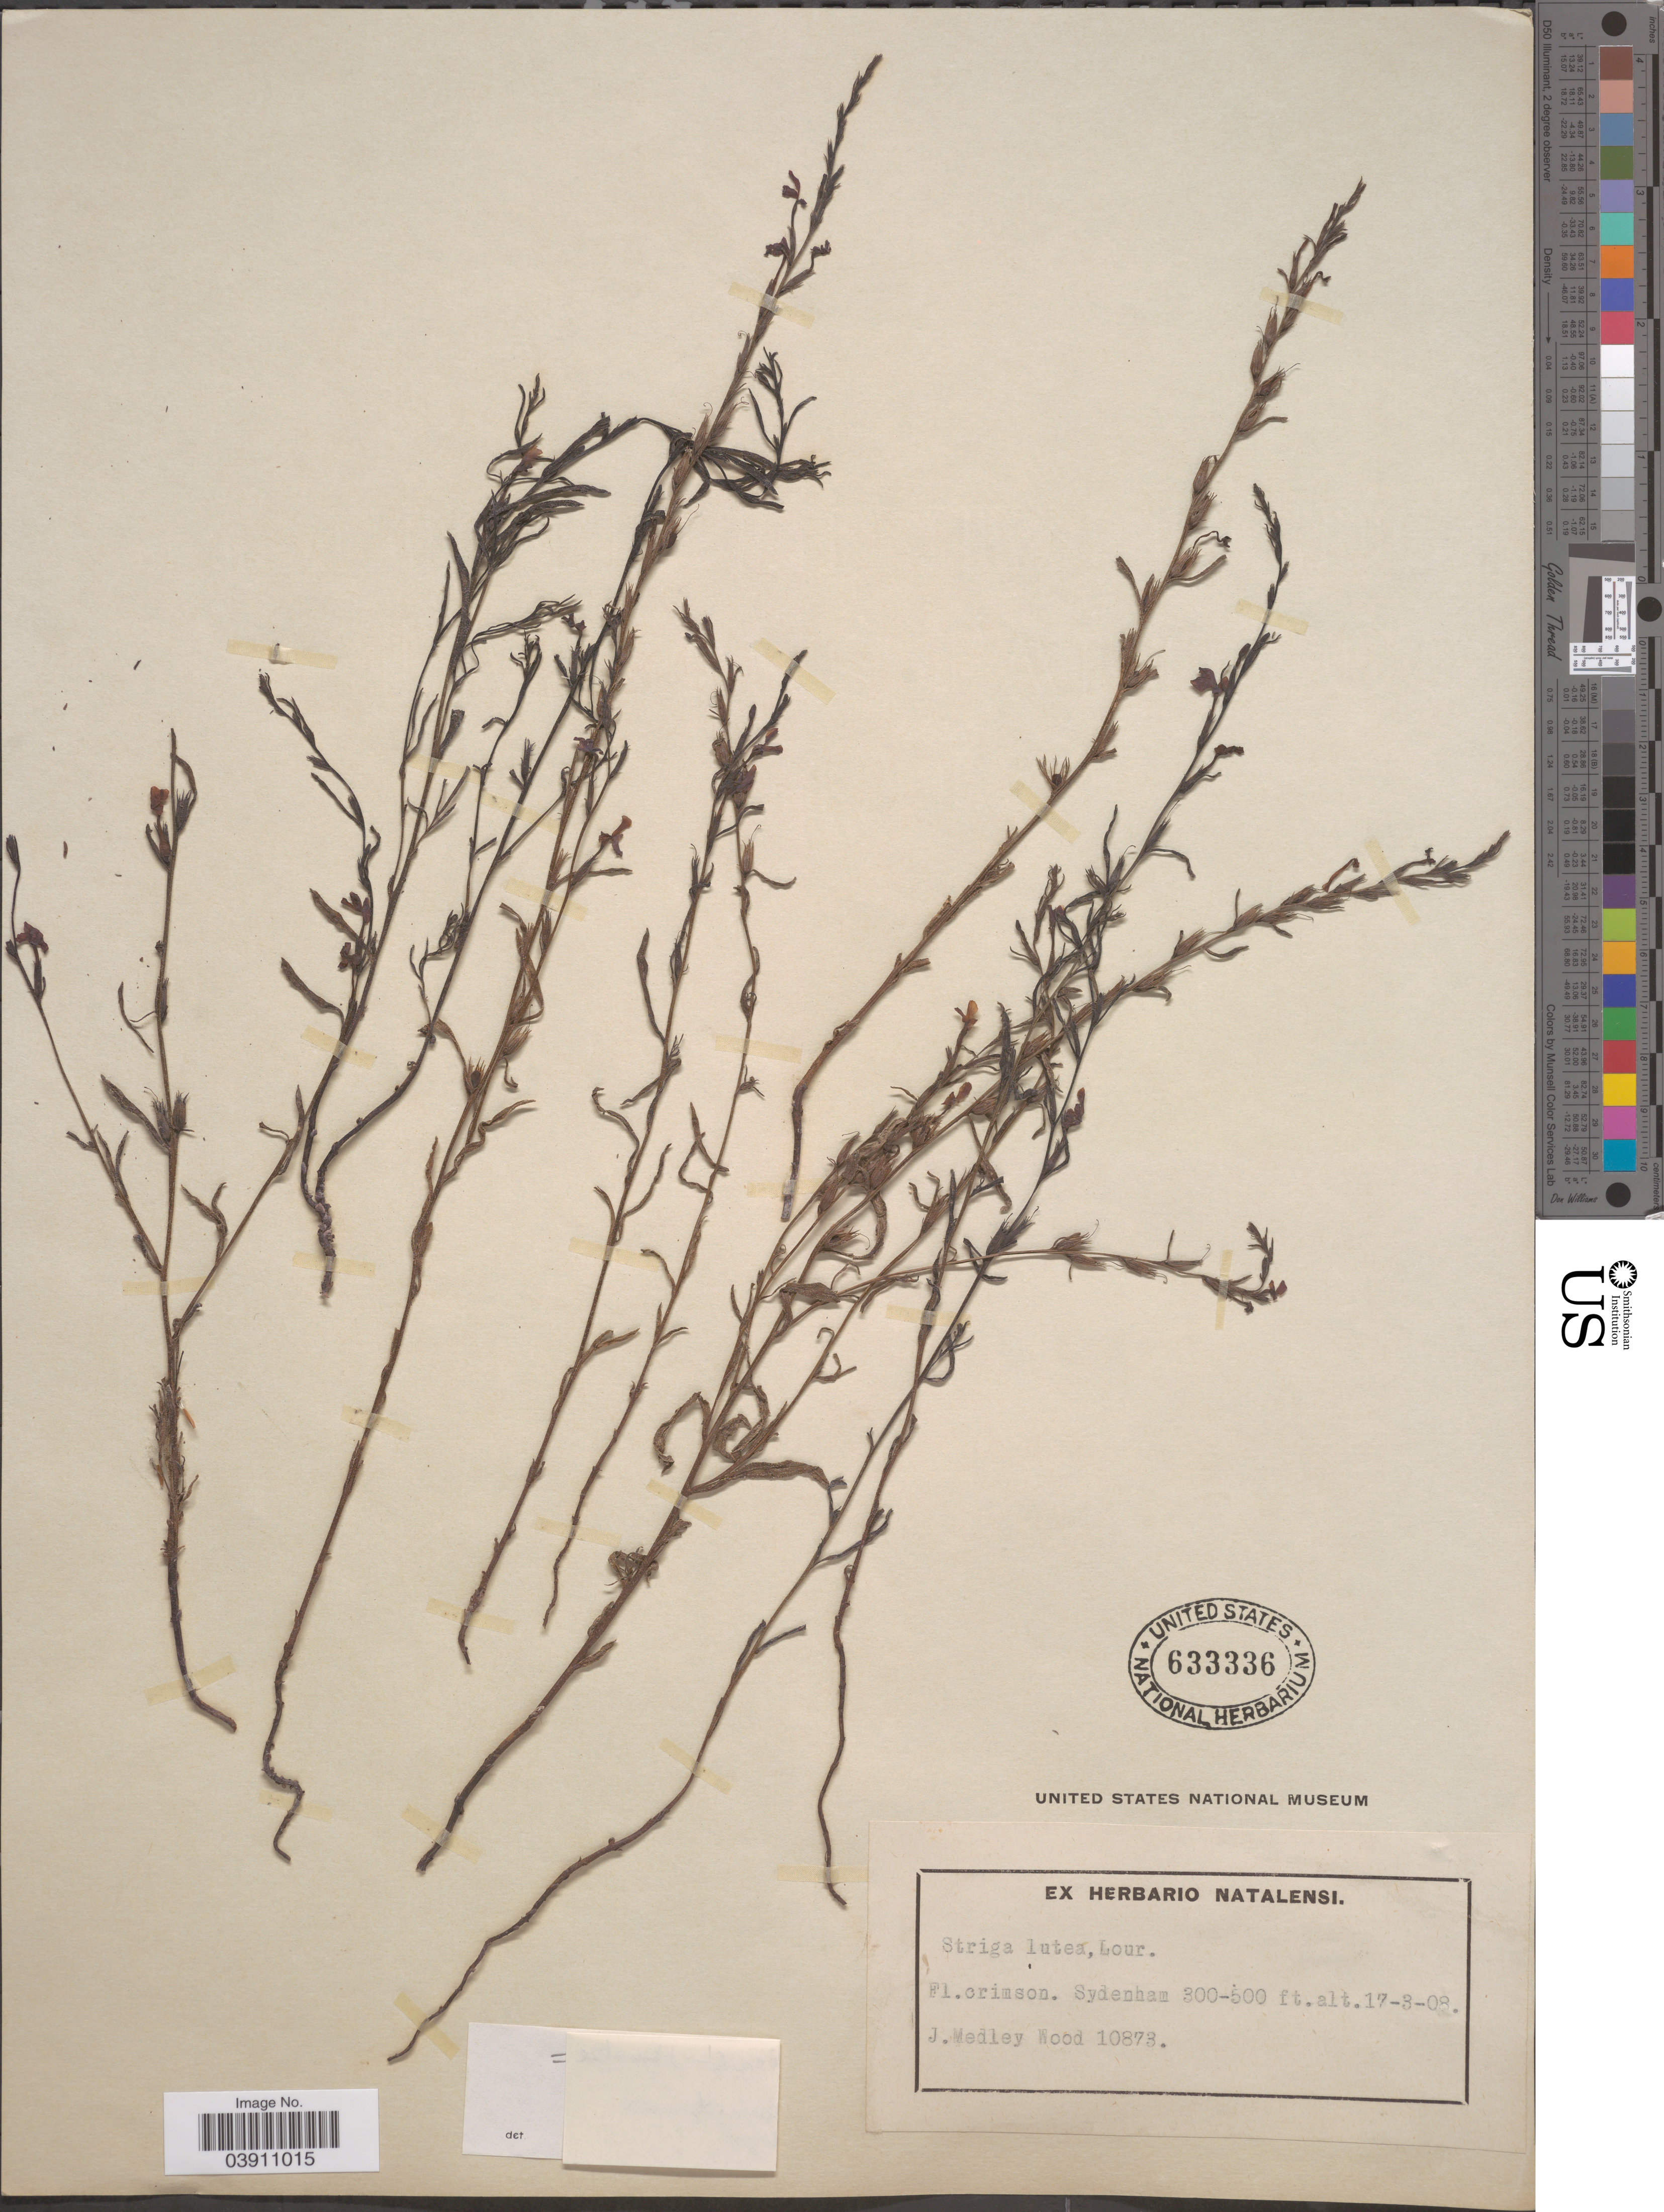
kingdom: Plantae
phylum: Tracheophyta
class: Magnoliopsida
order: Lamiales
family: Orobanchaceae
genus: Striga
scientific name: Striga lutea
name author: Lour.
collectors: J. Medley Wood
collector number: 10873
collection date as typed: Transcribed d/m/y: 17/3/8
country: South Africa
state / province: KwaZulu-Natal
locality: Sydenham.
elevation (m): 91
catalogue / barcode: US 633336